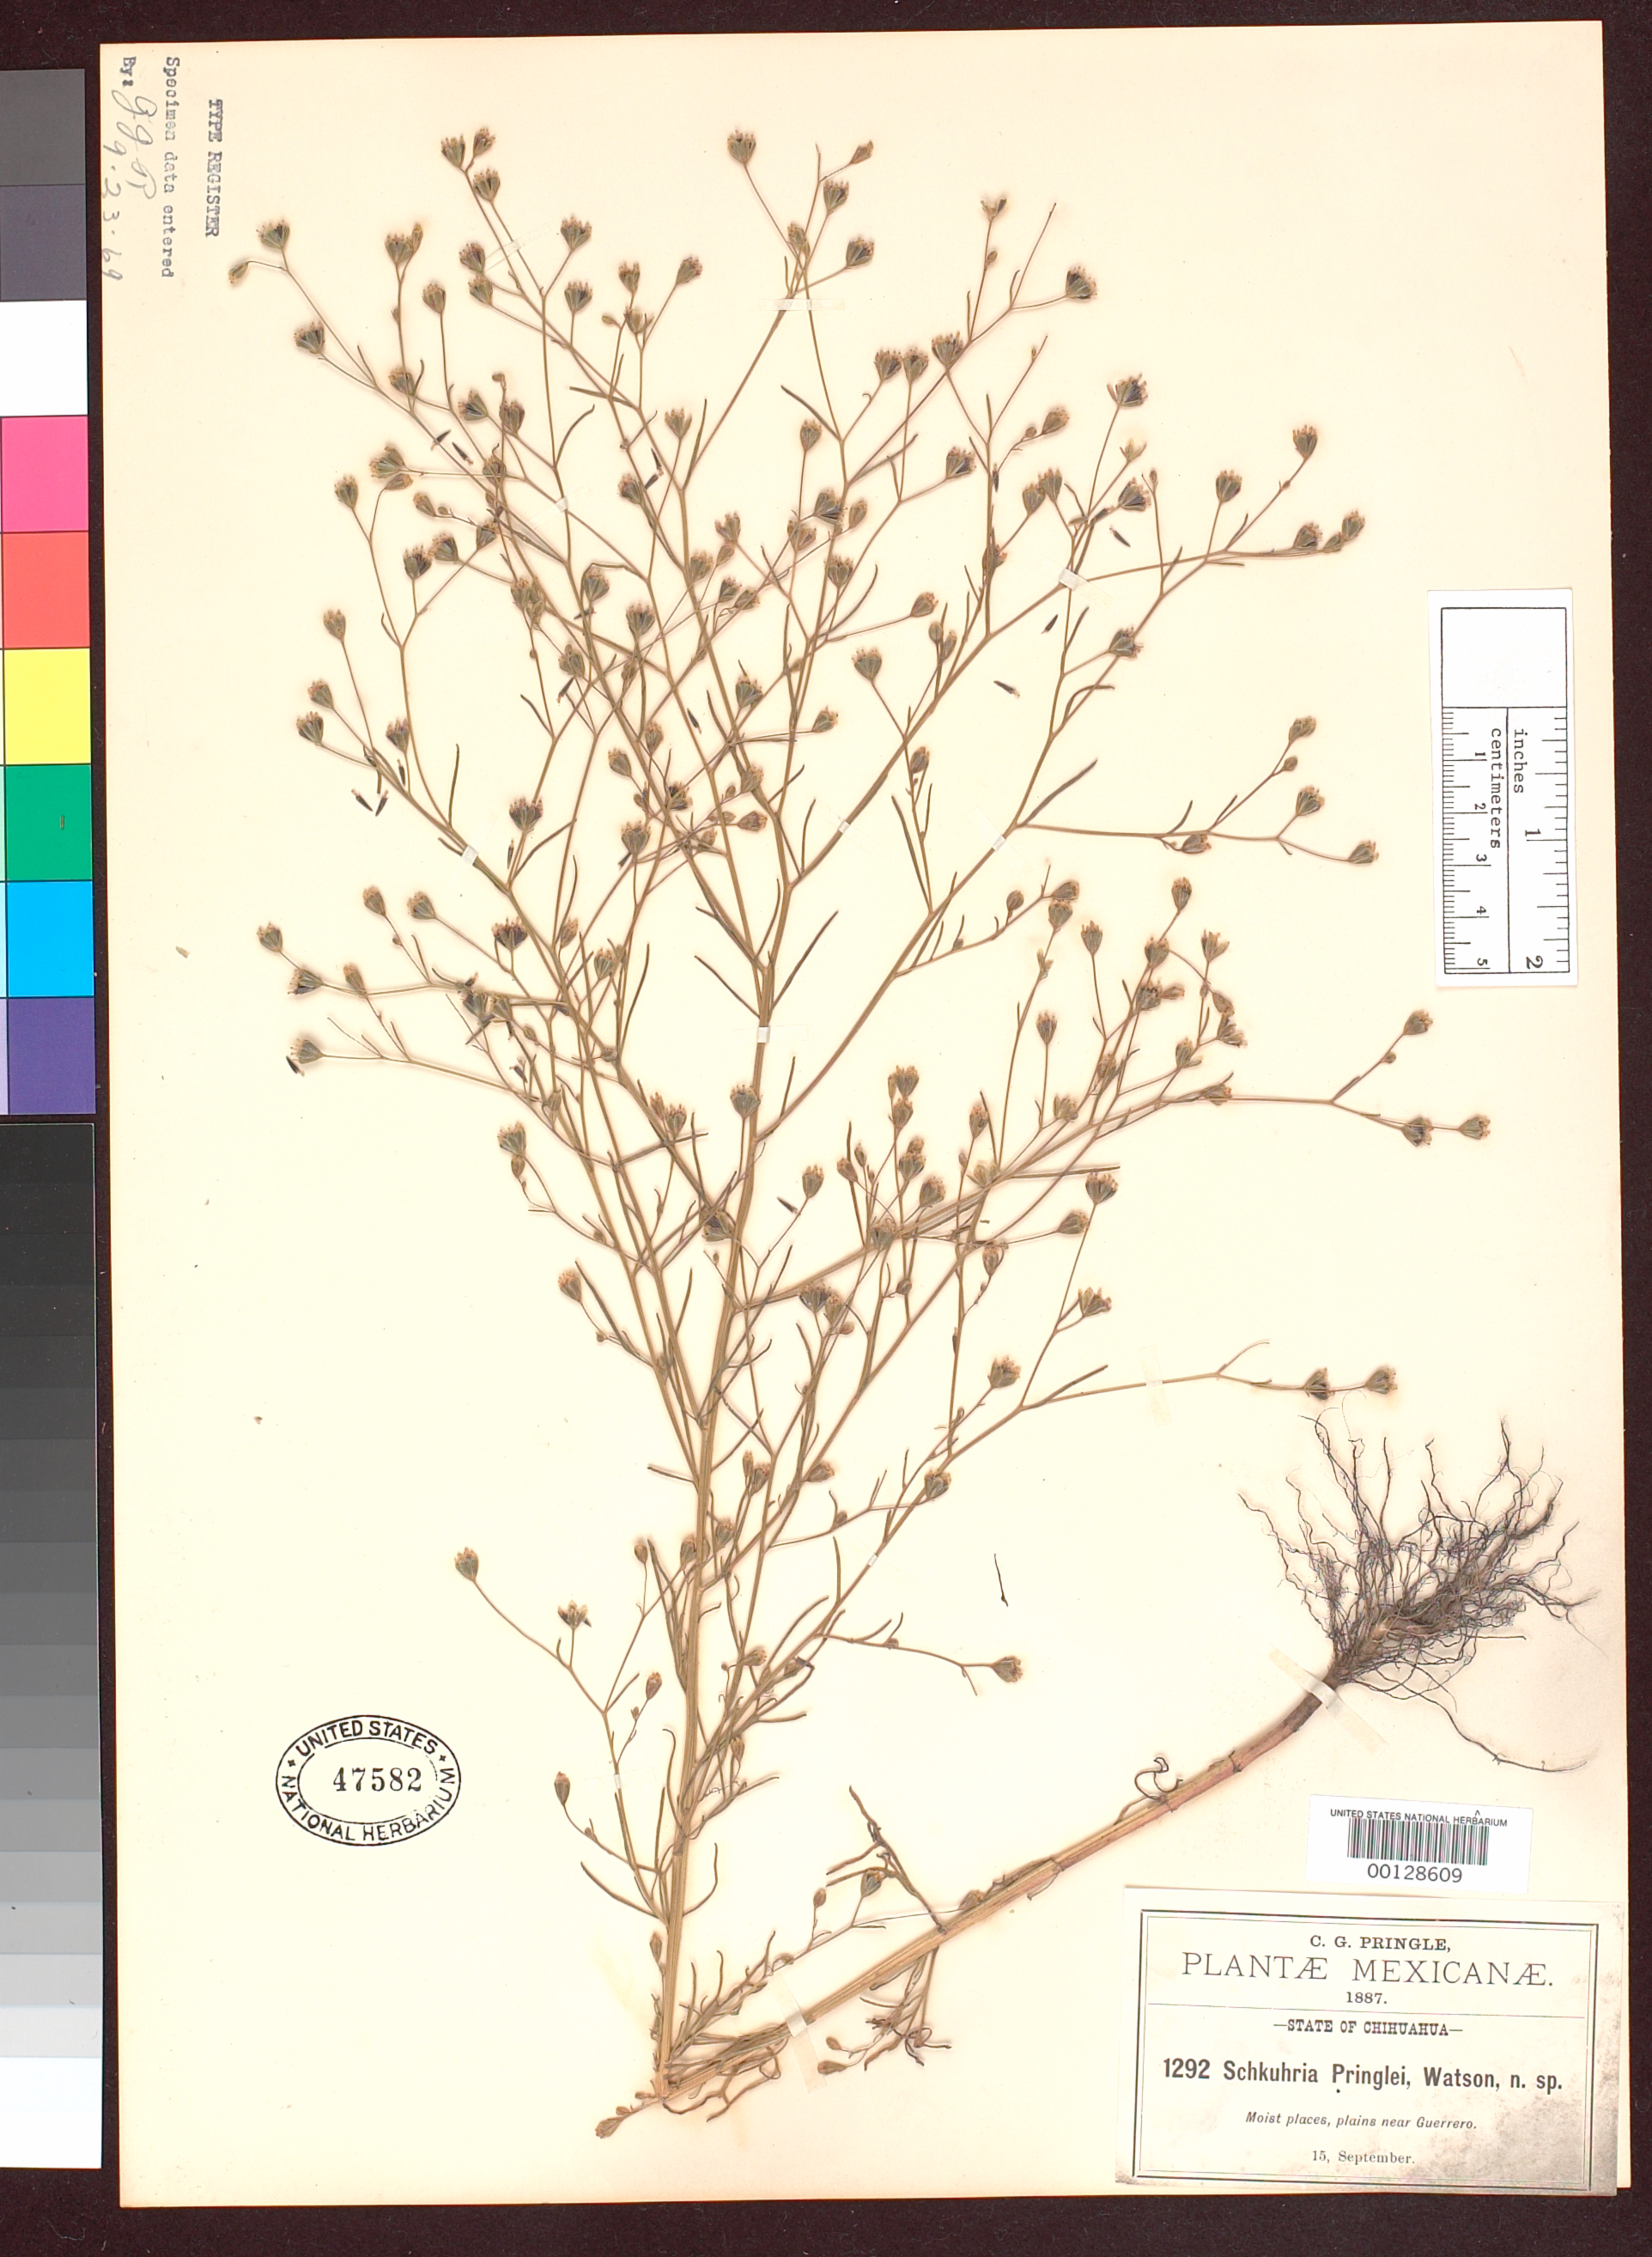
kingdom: Plantae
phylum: Tracheophyta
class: Magnoliopsida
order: Asterales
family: Asteraceae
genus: Schkuhria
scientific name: Schkuhria pringlei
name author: S. Watson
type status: Isotype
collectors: C. G. Pringle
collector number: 1292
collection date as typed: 15 Sep 1887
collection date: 1887-09-15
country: Mexico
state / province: Chihuahua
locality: Near Guerrero.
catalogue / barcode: US 47582